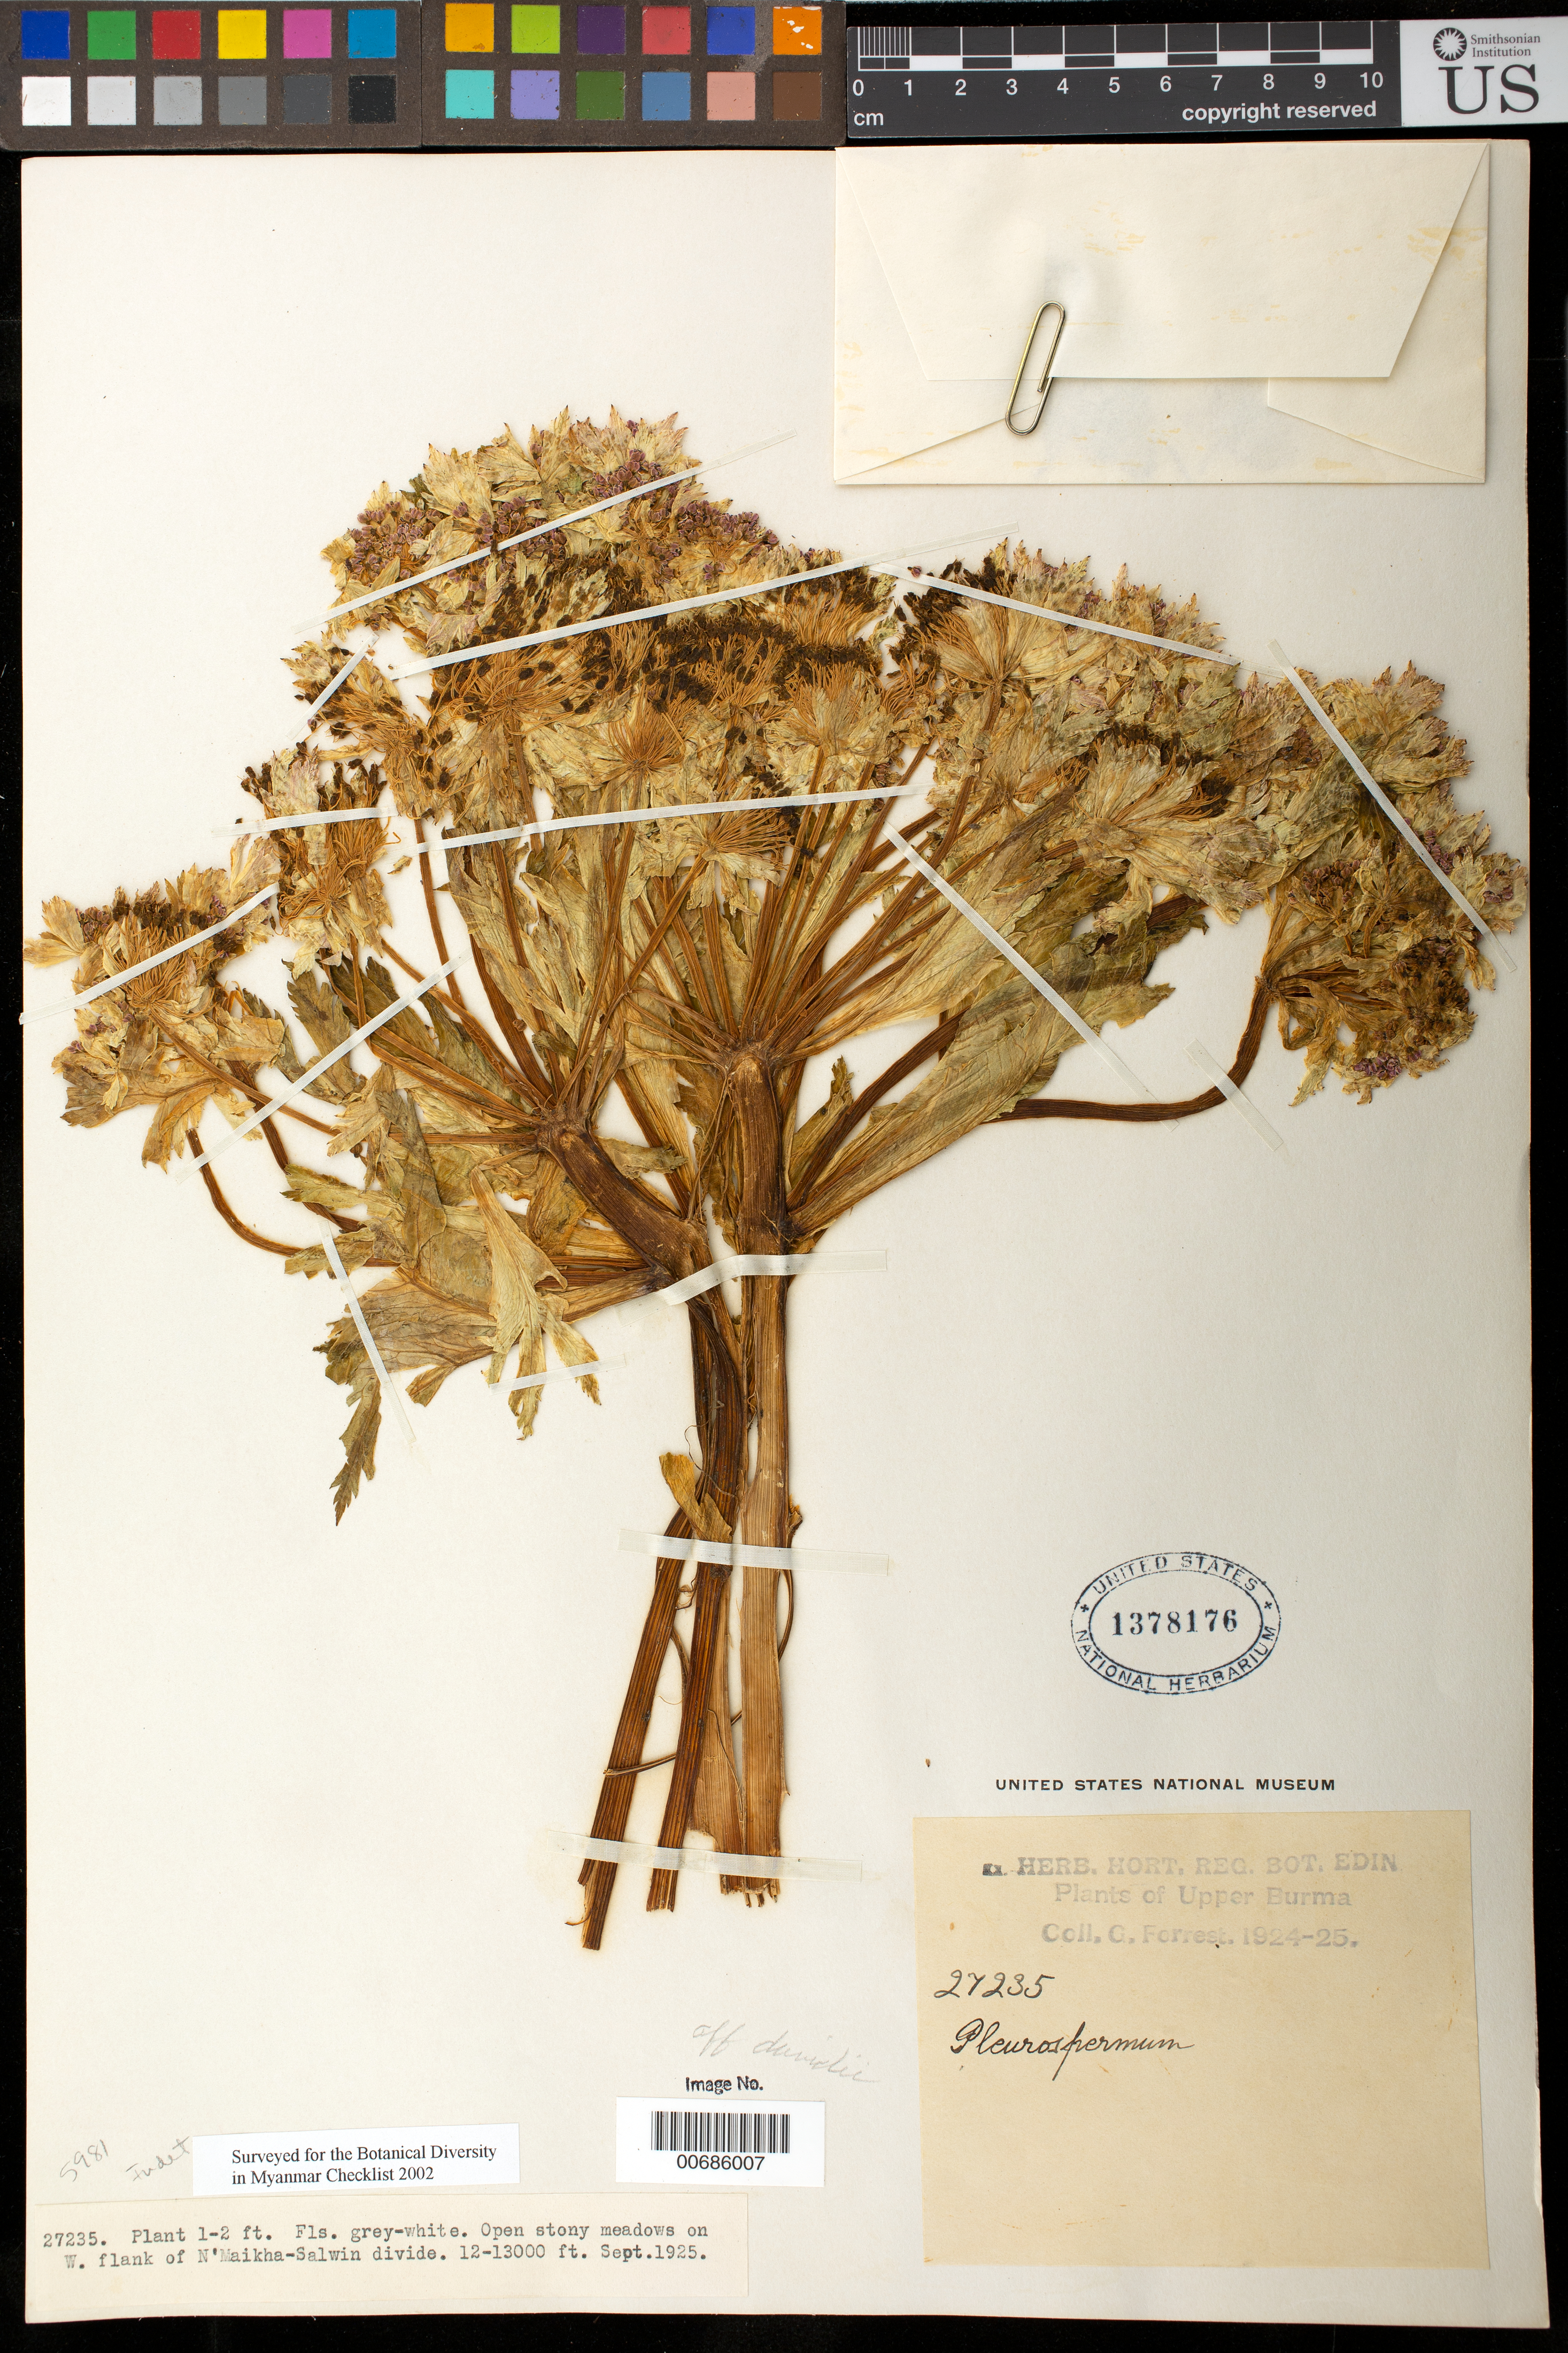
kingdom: Plantae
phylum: Tracheophyta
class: Magnoliopsida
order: Apiales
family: Apiaceae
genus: Pleurospermum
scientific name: Pleurospermum sp.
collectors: G. Forrest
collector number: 27235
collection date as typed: Sep 1925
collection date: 1925-09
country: Myanmar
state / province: Kachin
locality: N'Maikha-Salwin Divide, W Flank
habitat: Stony meadows, W flank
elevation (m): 3658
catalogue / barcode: US 1378176